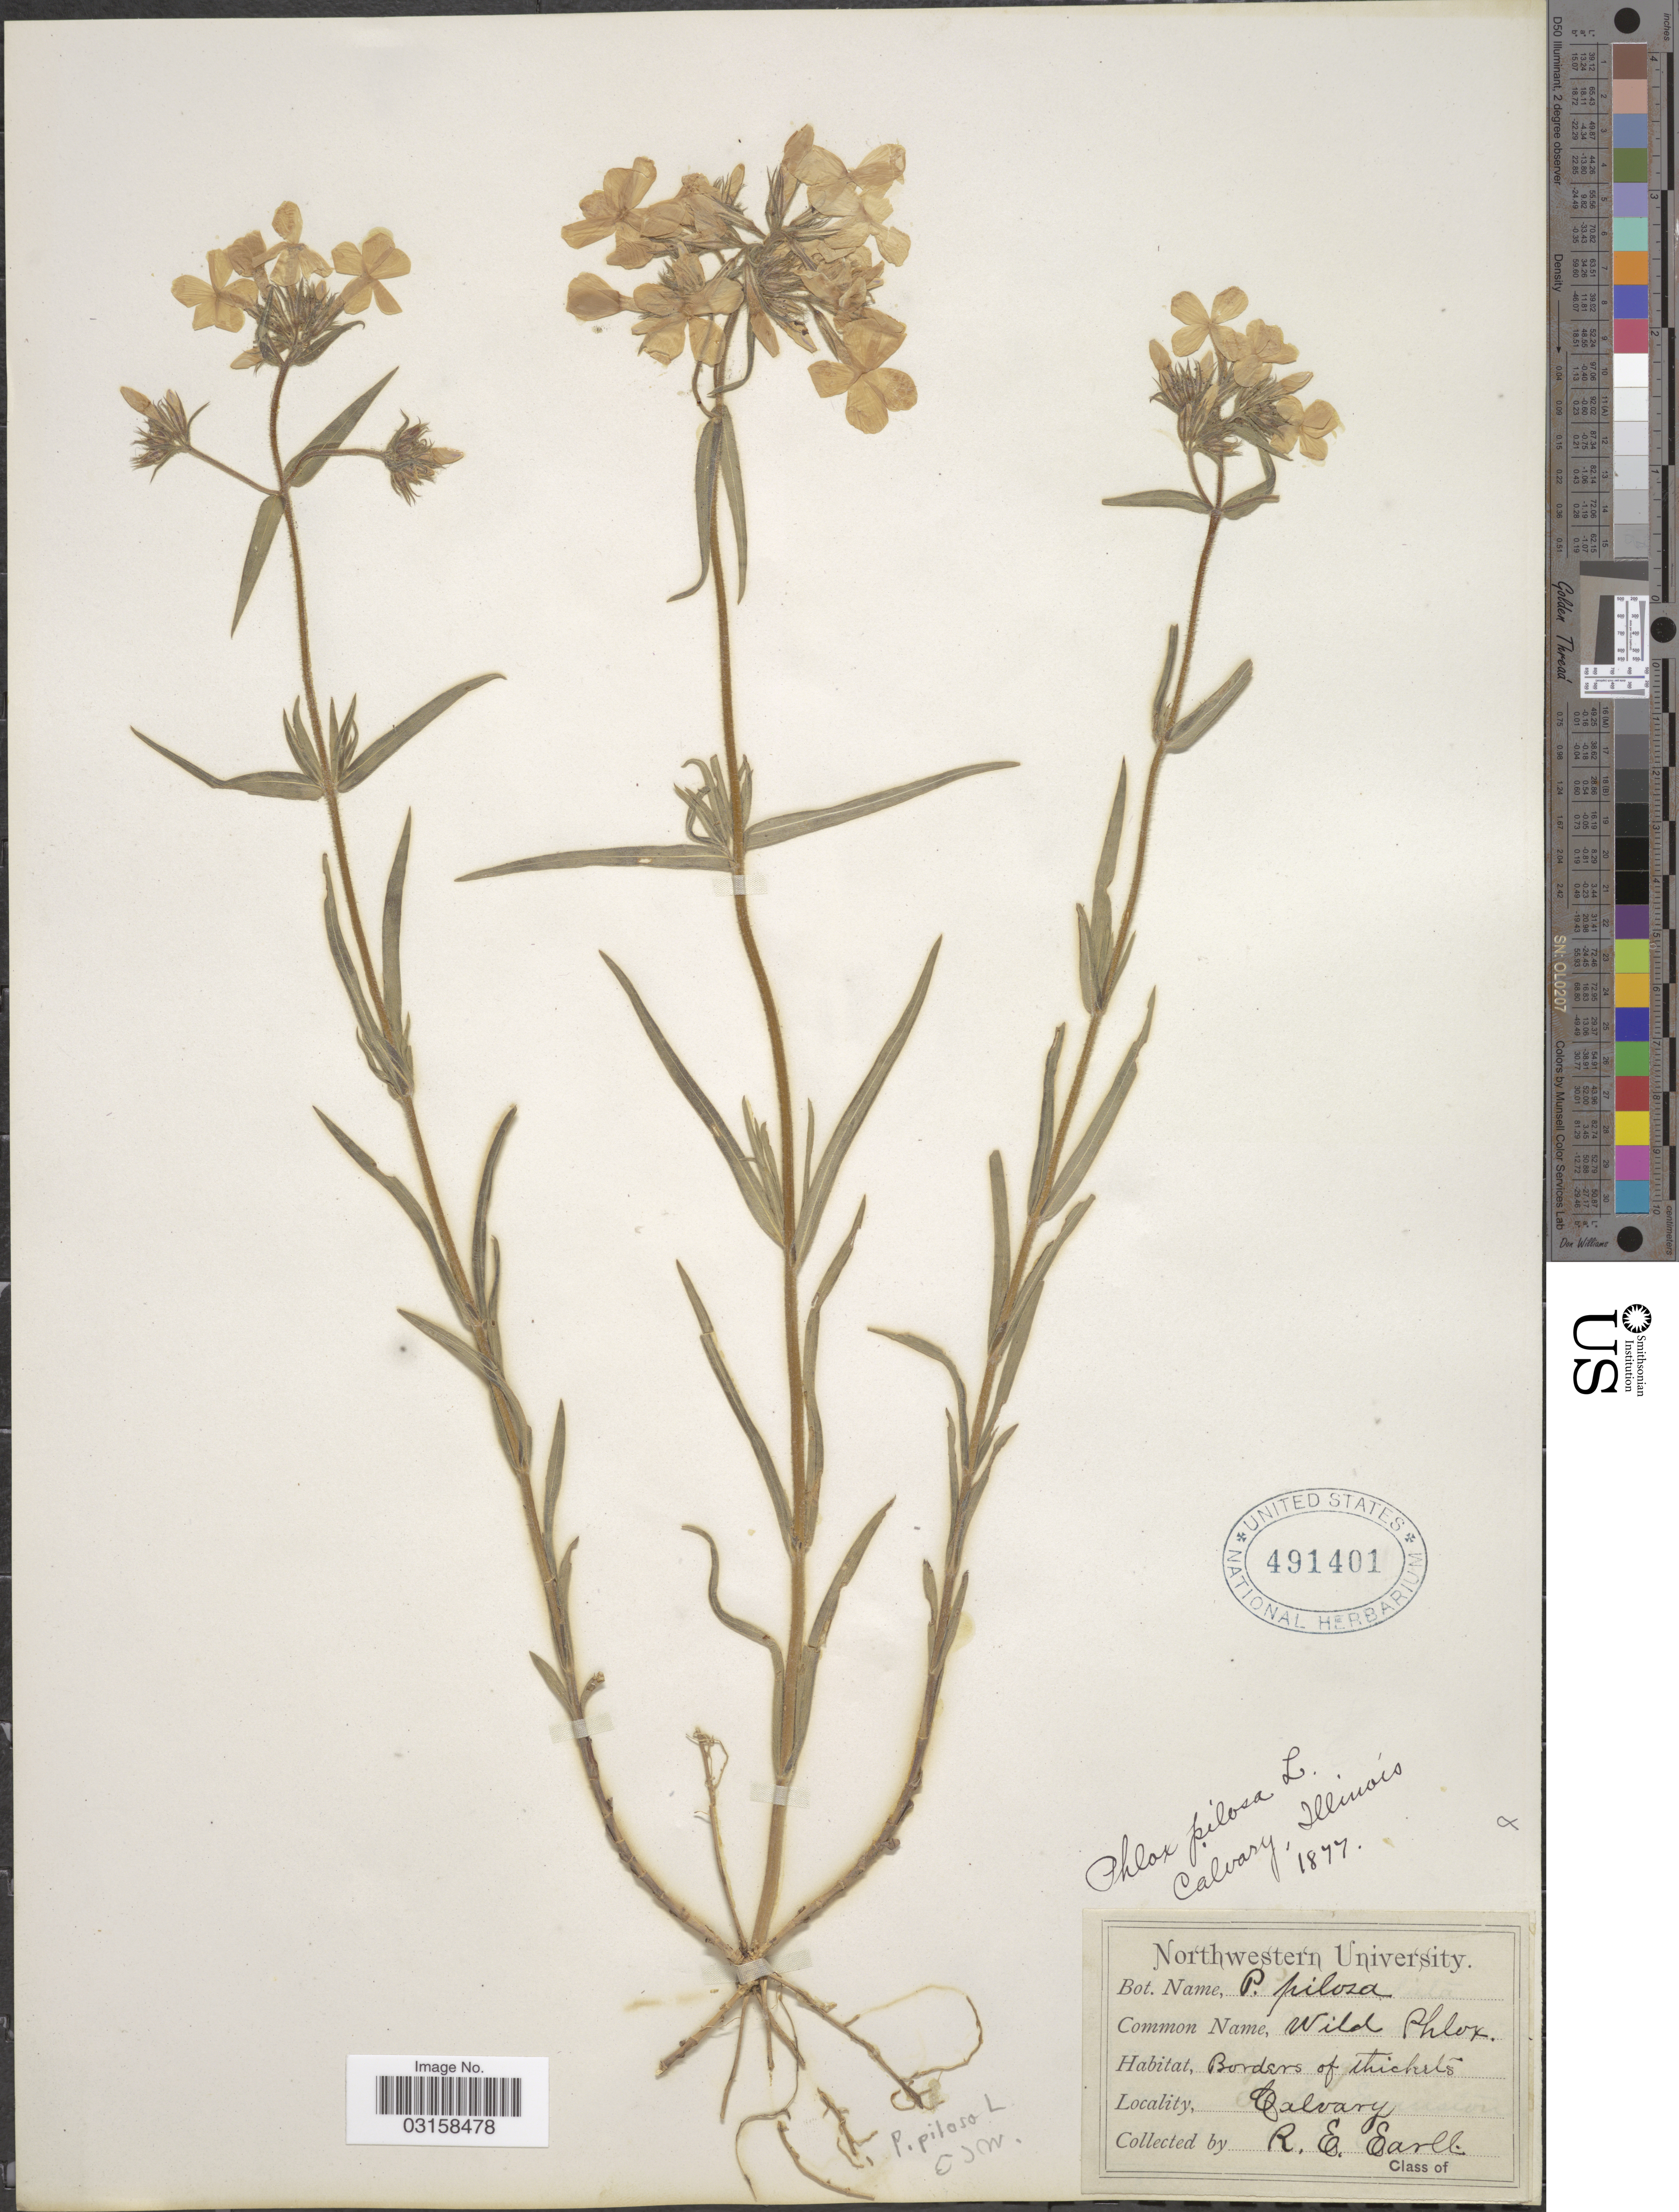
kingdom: Plantae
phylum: Tracheophyta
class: Magnoliopsida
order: Ericales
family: Polemoniaceae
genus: Phlox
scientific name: Phlox pilosa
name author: L.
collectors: R. Earll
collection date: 1877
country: United States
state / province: Illinois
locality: Calvary.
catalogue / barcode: US 491401